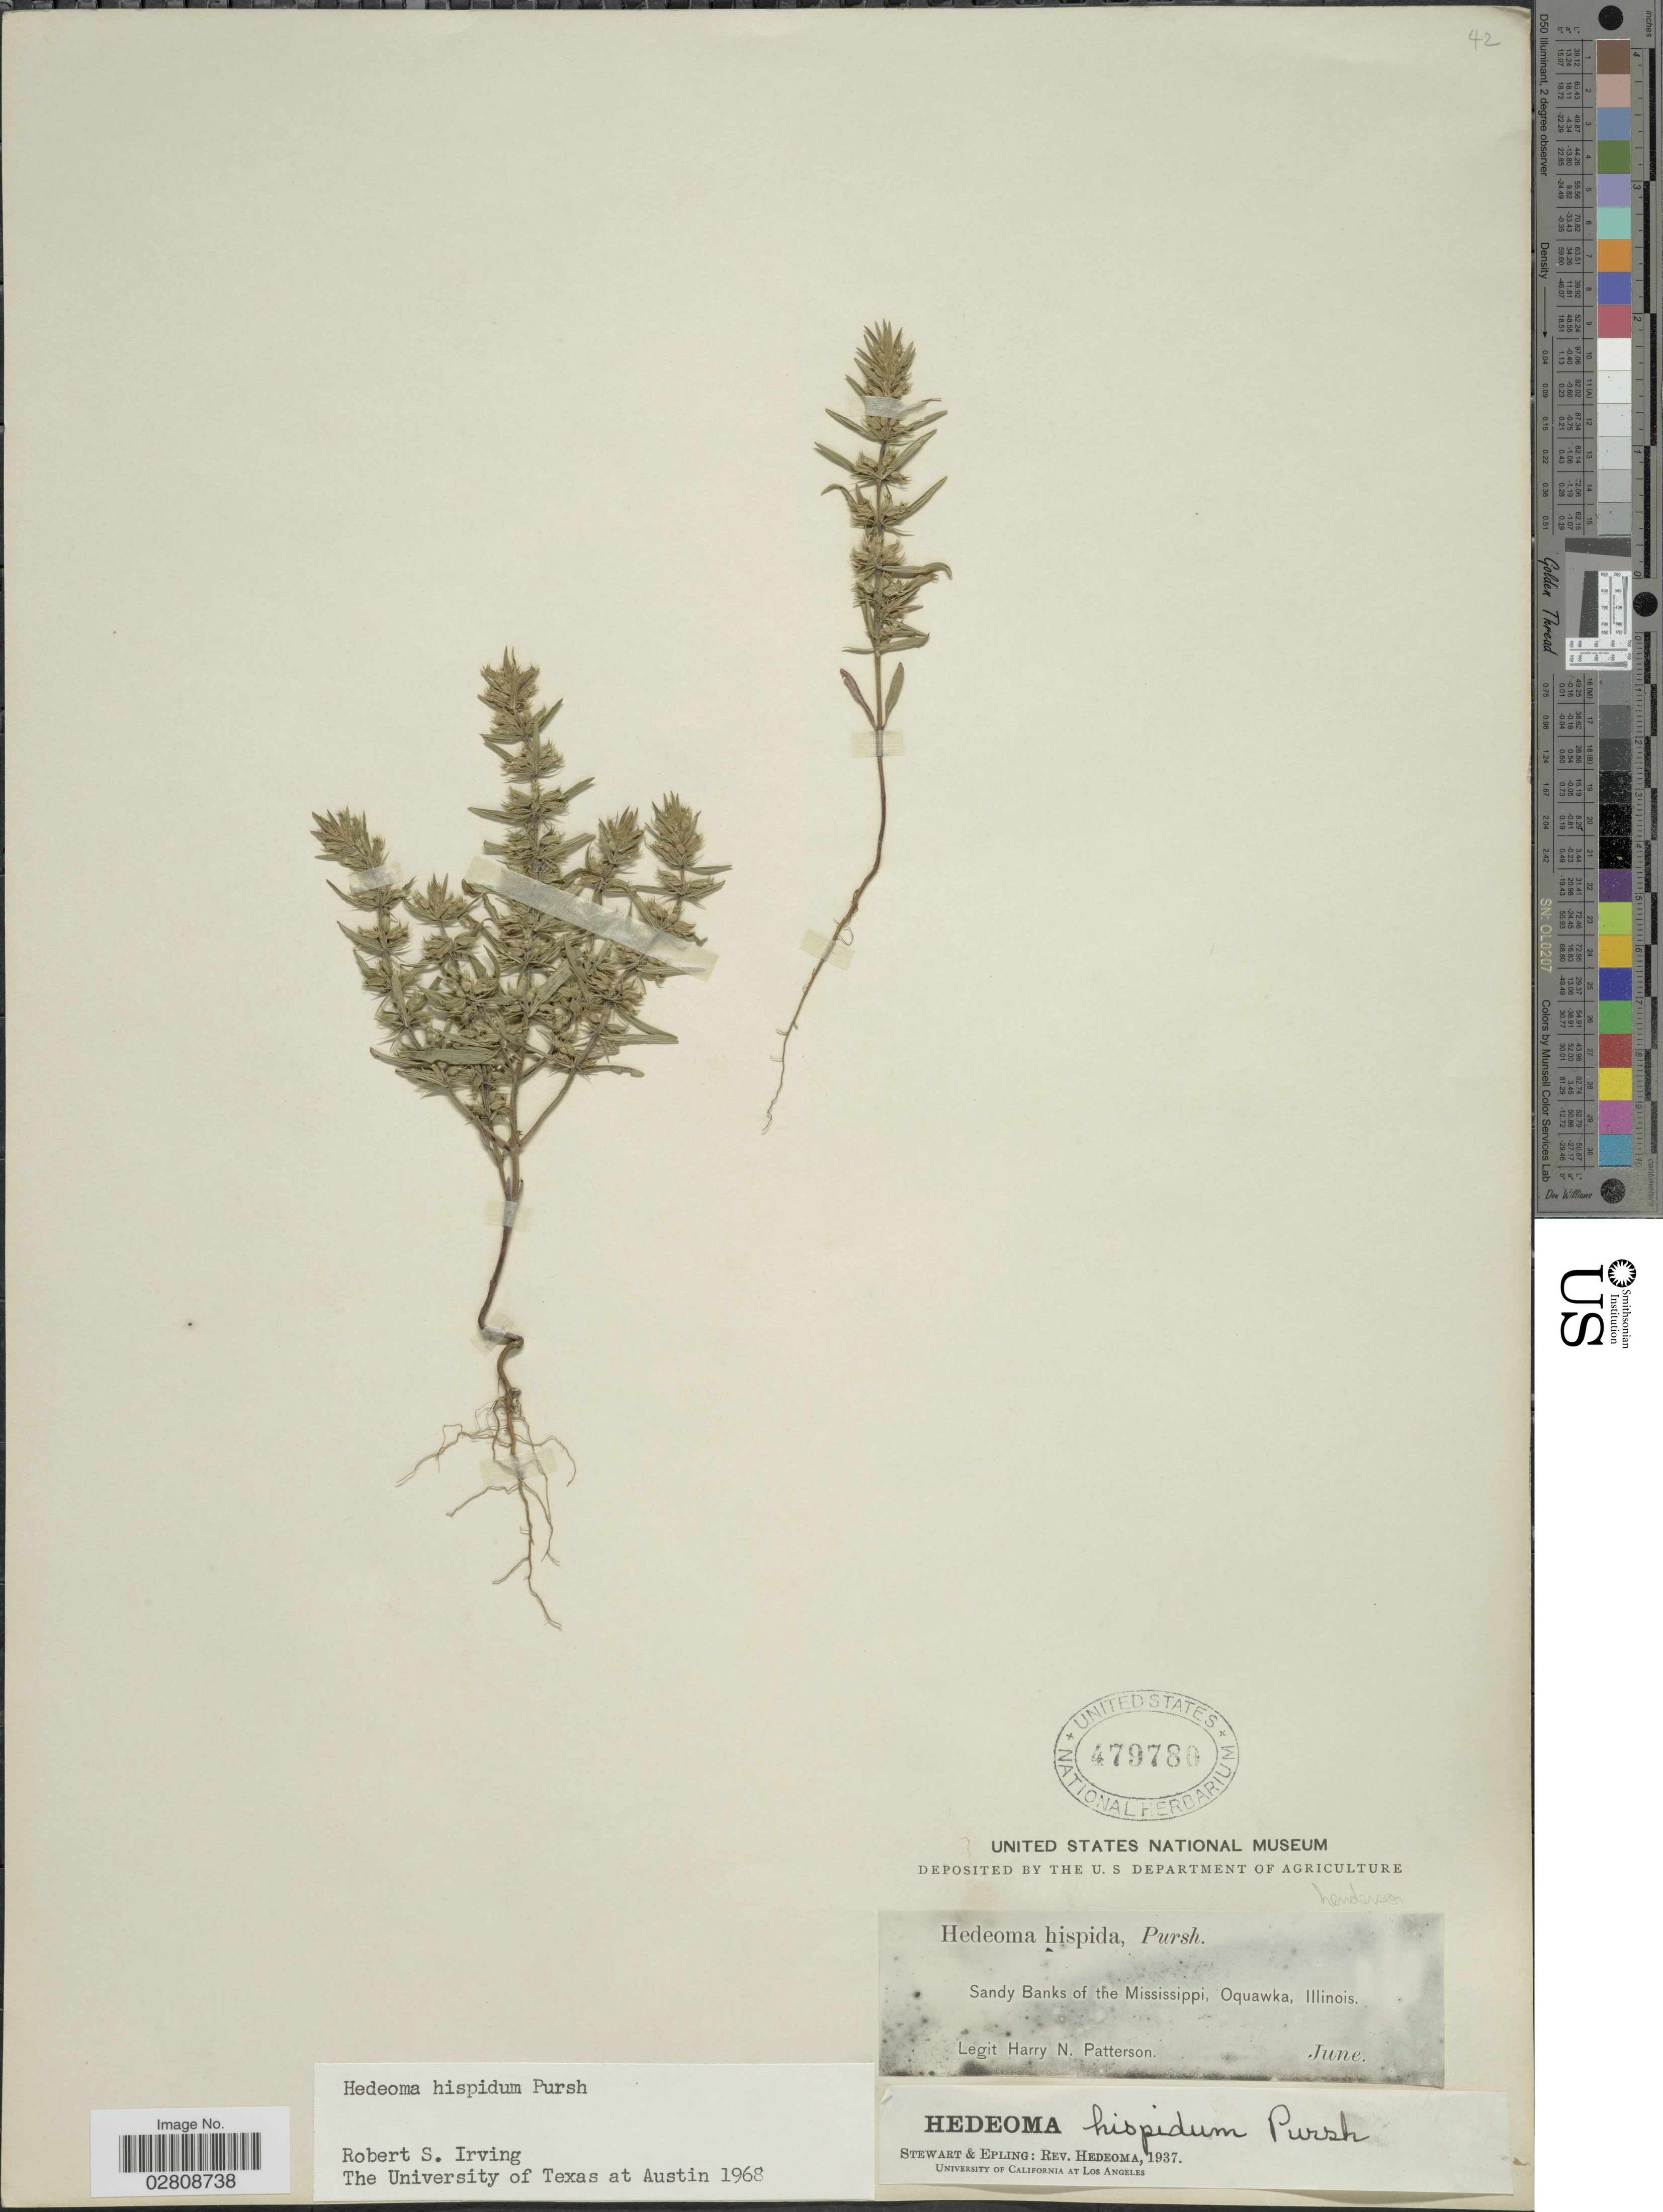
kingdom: Plantae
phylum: Tracheophyta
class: Magnoliopsida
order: Lamiales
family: Lamiaceae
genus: Hedeoma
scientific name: Hedeoma hispida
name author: Pursh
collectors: H. N. Patterson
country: United States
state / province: Illinois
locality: Sandy banks of the Mississippi, Oquawka, Illinois. Henderson.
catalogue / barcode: US 479780